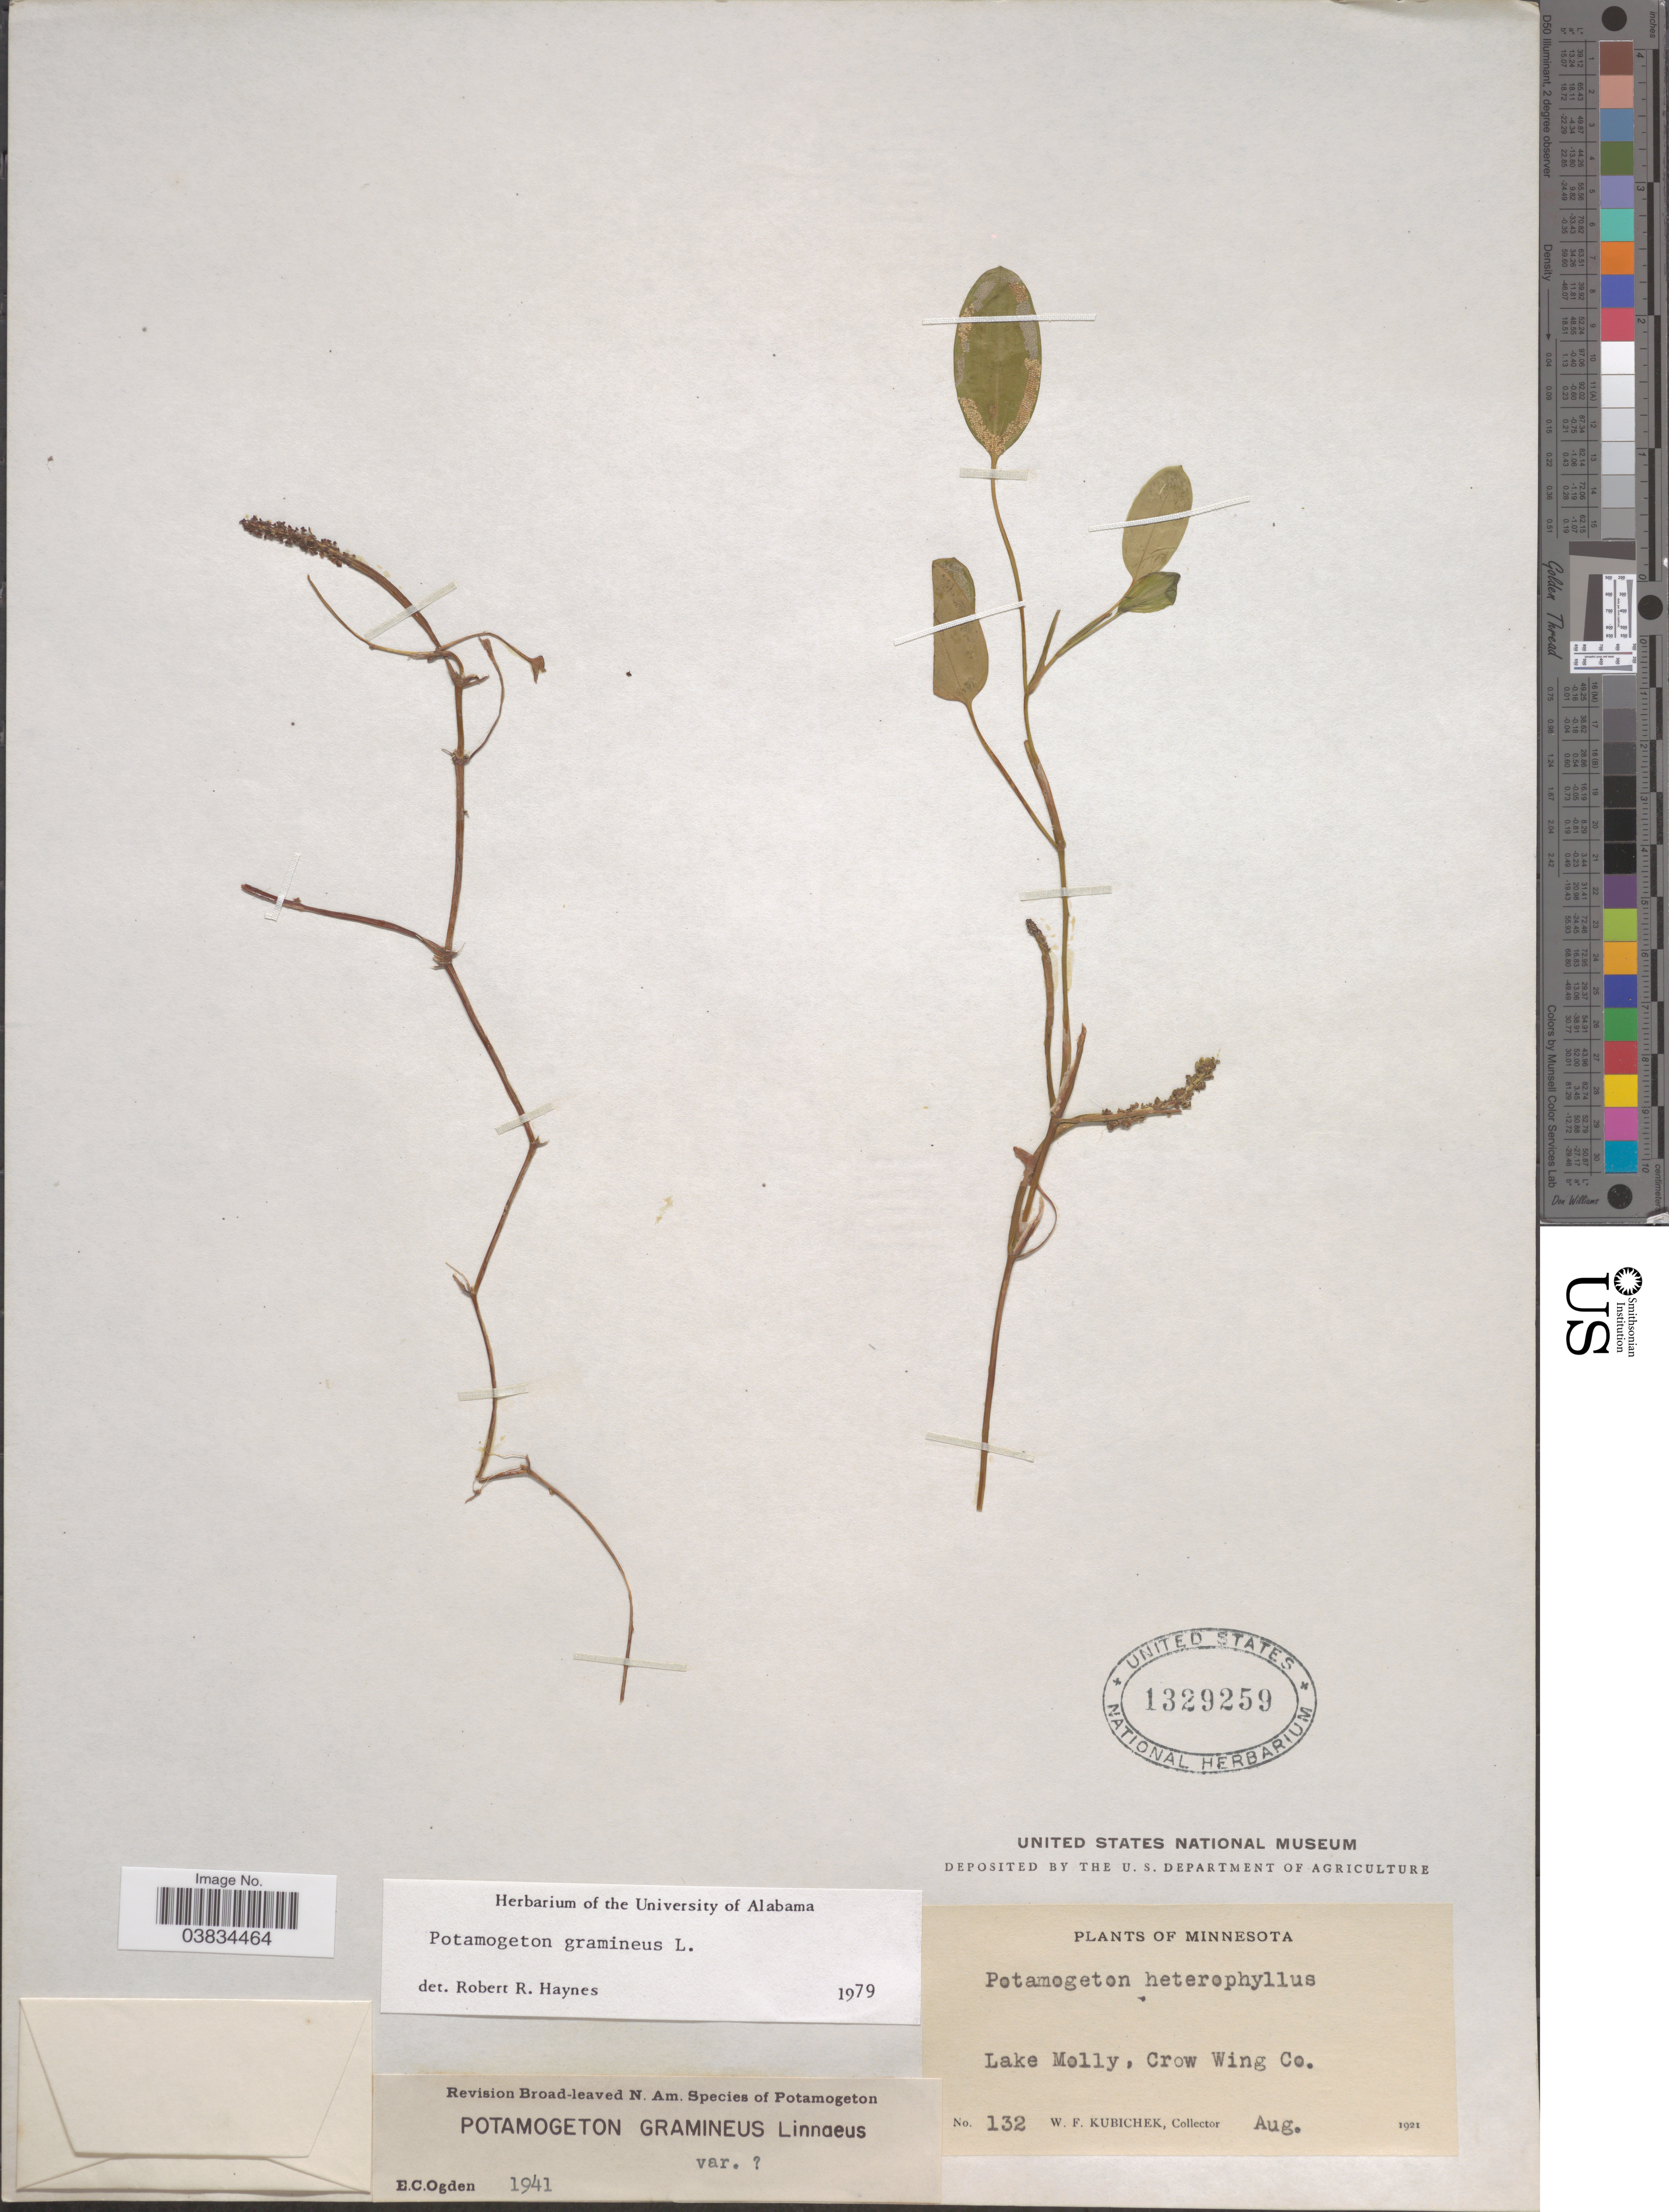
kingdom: Plantae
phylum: Tracheophyta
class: Liliopsida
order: Alismatales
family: Potamogetonaceae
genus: Potamogeton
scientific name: Potamogeton gramineus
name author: L.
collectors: W. Kubichek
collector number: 132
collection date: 1921-08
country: United States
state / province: Minnesota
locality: Lake Molly, Crow Wing Co.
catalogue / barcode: US 1329259